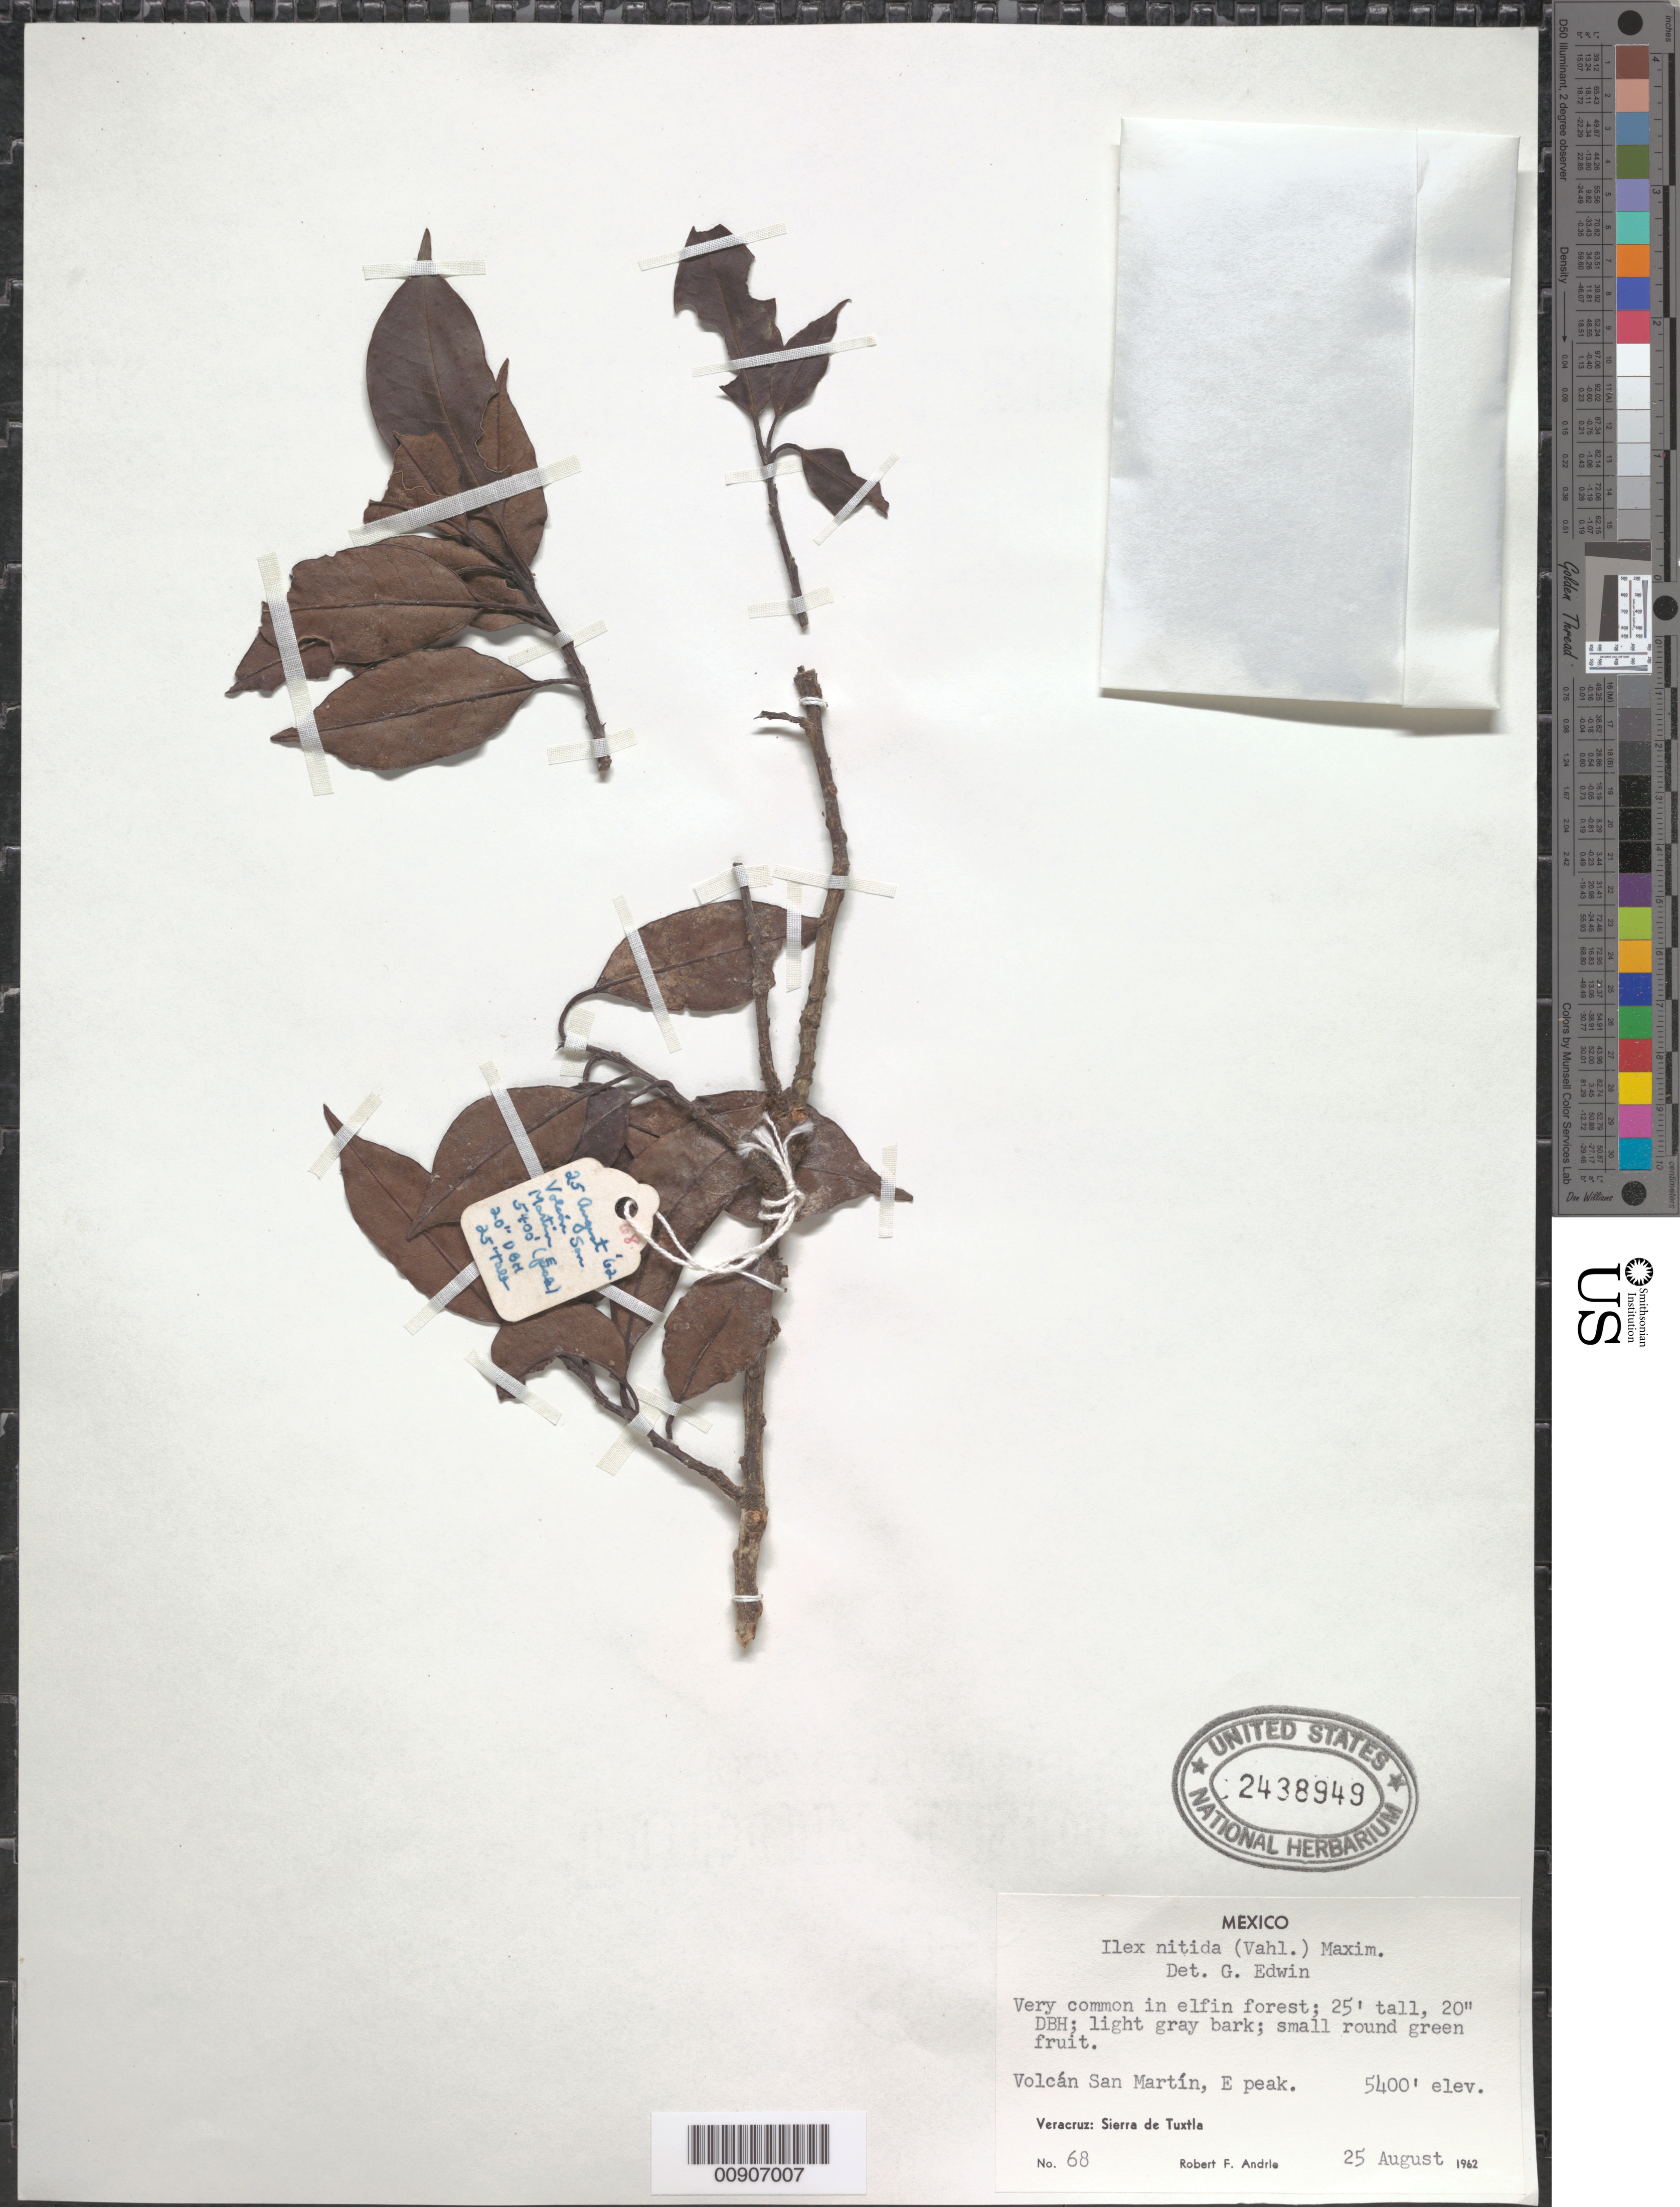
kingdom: Plantae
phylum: Tracheophyta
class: Magnoliopsida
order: Aquifoliales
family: Aquifoliaceae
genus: Ilex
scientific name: Ilex nitida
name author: (Vahl) Maxim.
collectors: R. Andrle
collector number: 68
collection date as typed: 25 Aug 1962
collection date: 1962-08-25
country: Mexico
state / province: Veracruz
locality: Volcán San Martín, E. peak. Veracruz: Sierra de Tuxtla.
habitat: Very common in elfin forest.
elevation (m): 1646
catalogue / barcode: US 2438949